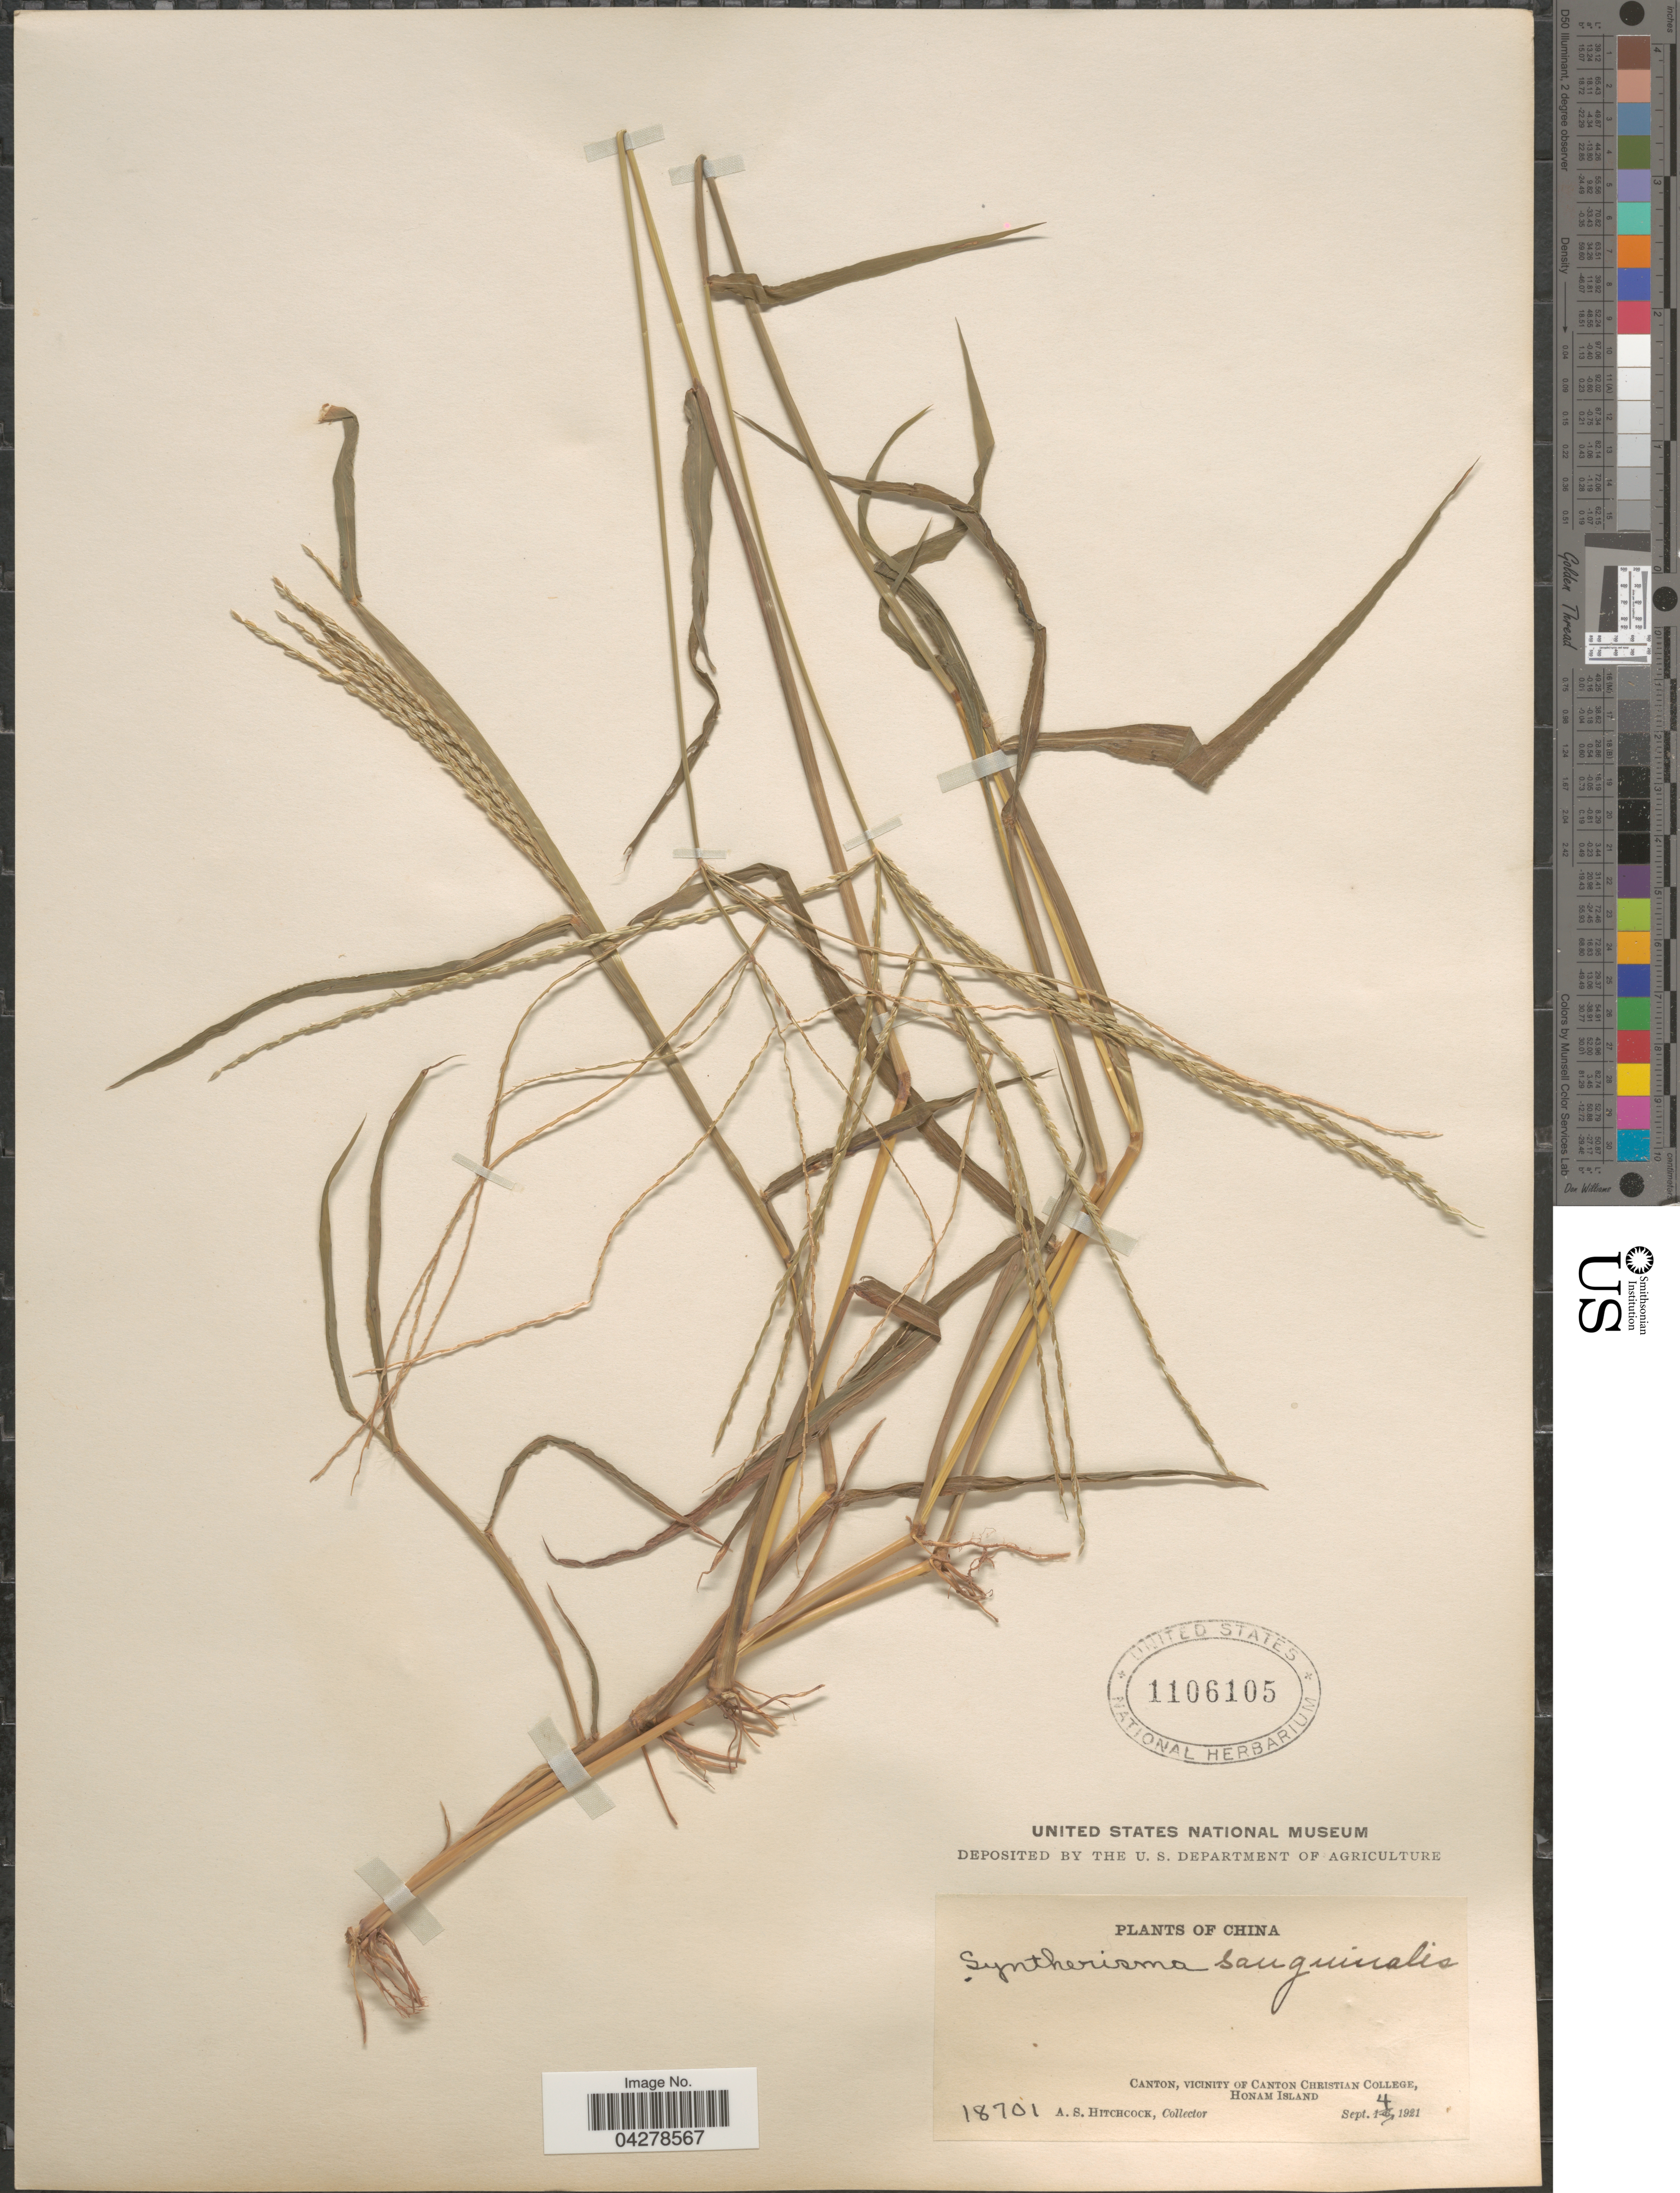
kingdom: Plantae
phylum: Tracheophyta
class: Liliopsida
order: Poales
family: Poaceae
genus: Digitaria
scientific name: Digitaria sanguinalis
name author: (L.) Scop.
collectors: A. S. Hitchcock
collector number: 18701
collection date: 1921-09-04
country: China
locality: Canton, vicinity of Canton Christian College, Honam Island.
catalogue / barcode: US 1106105